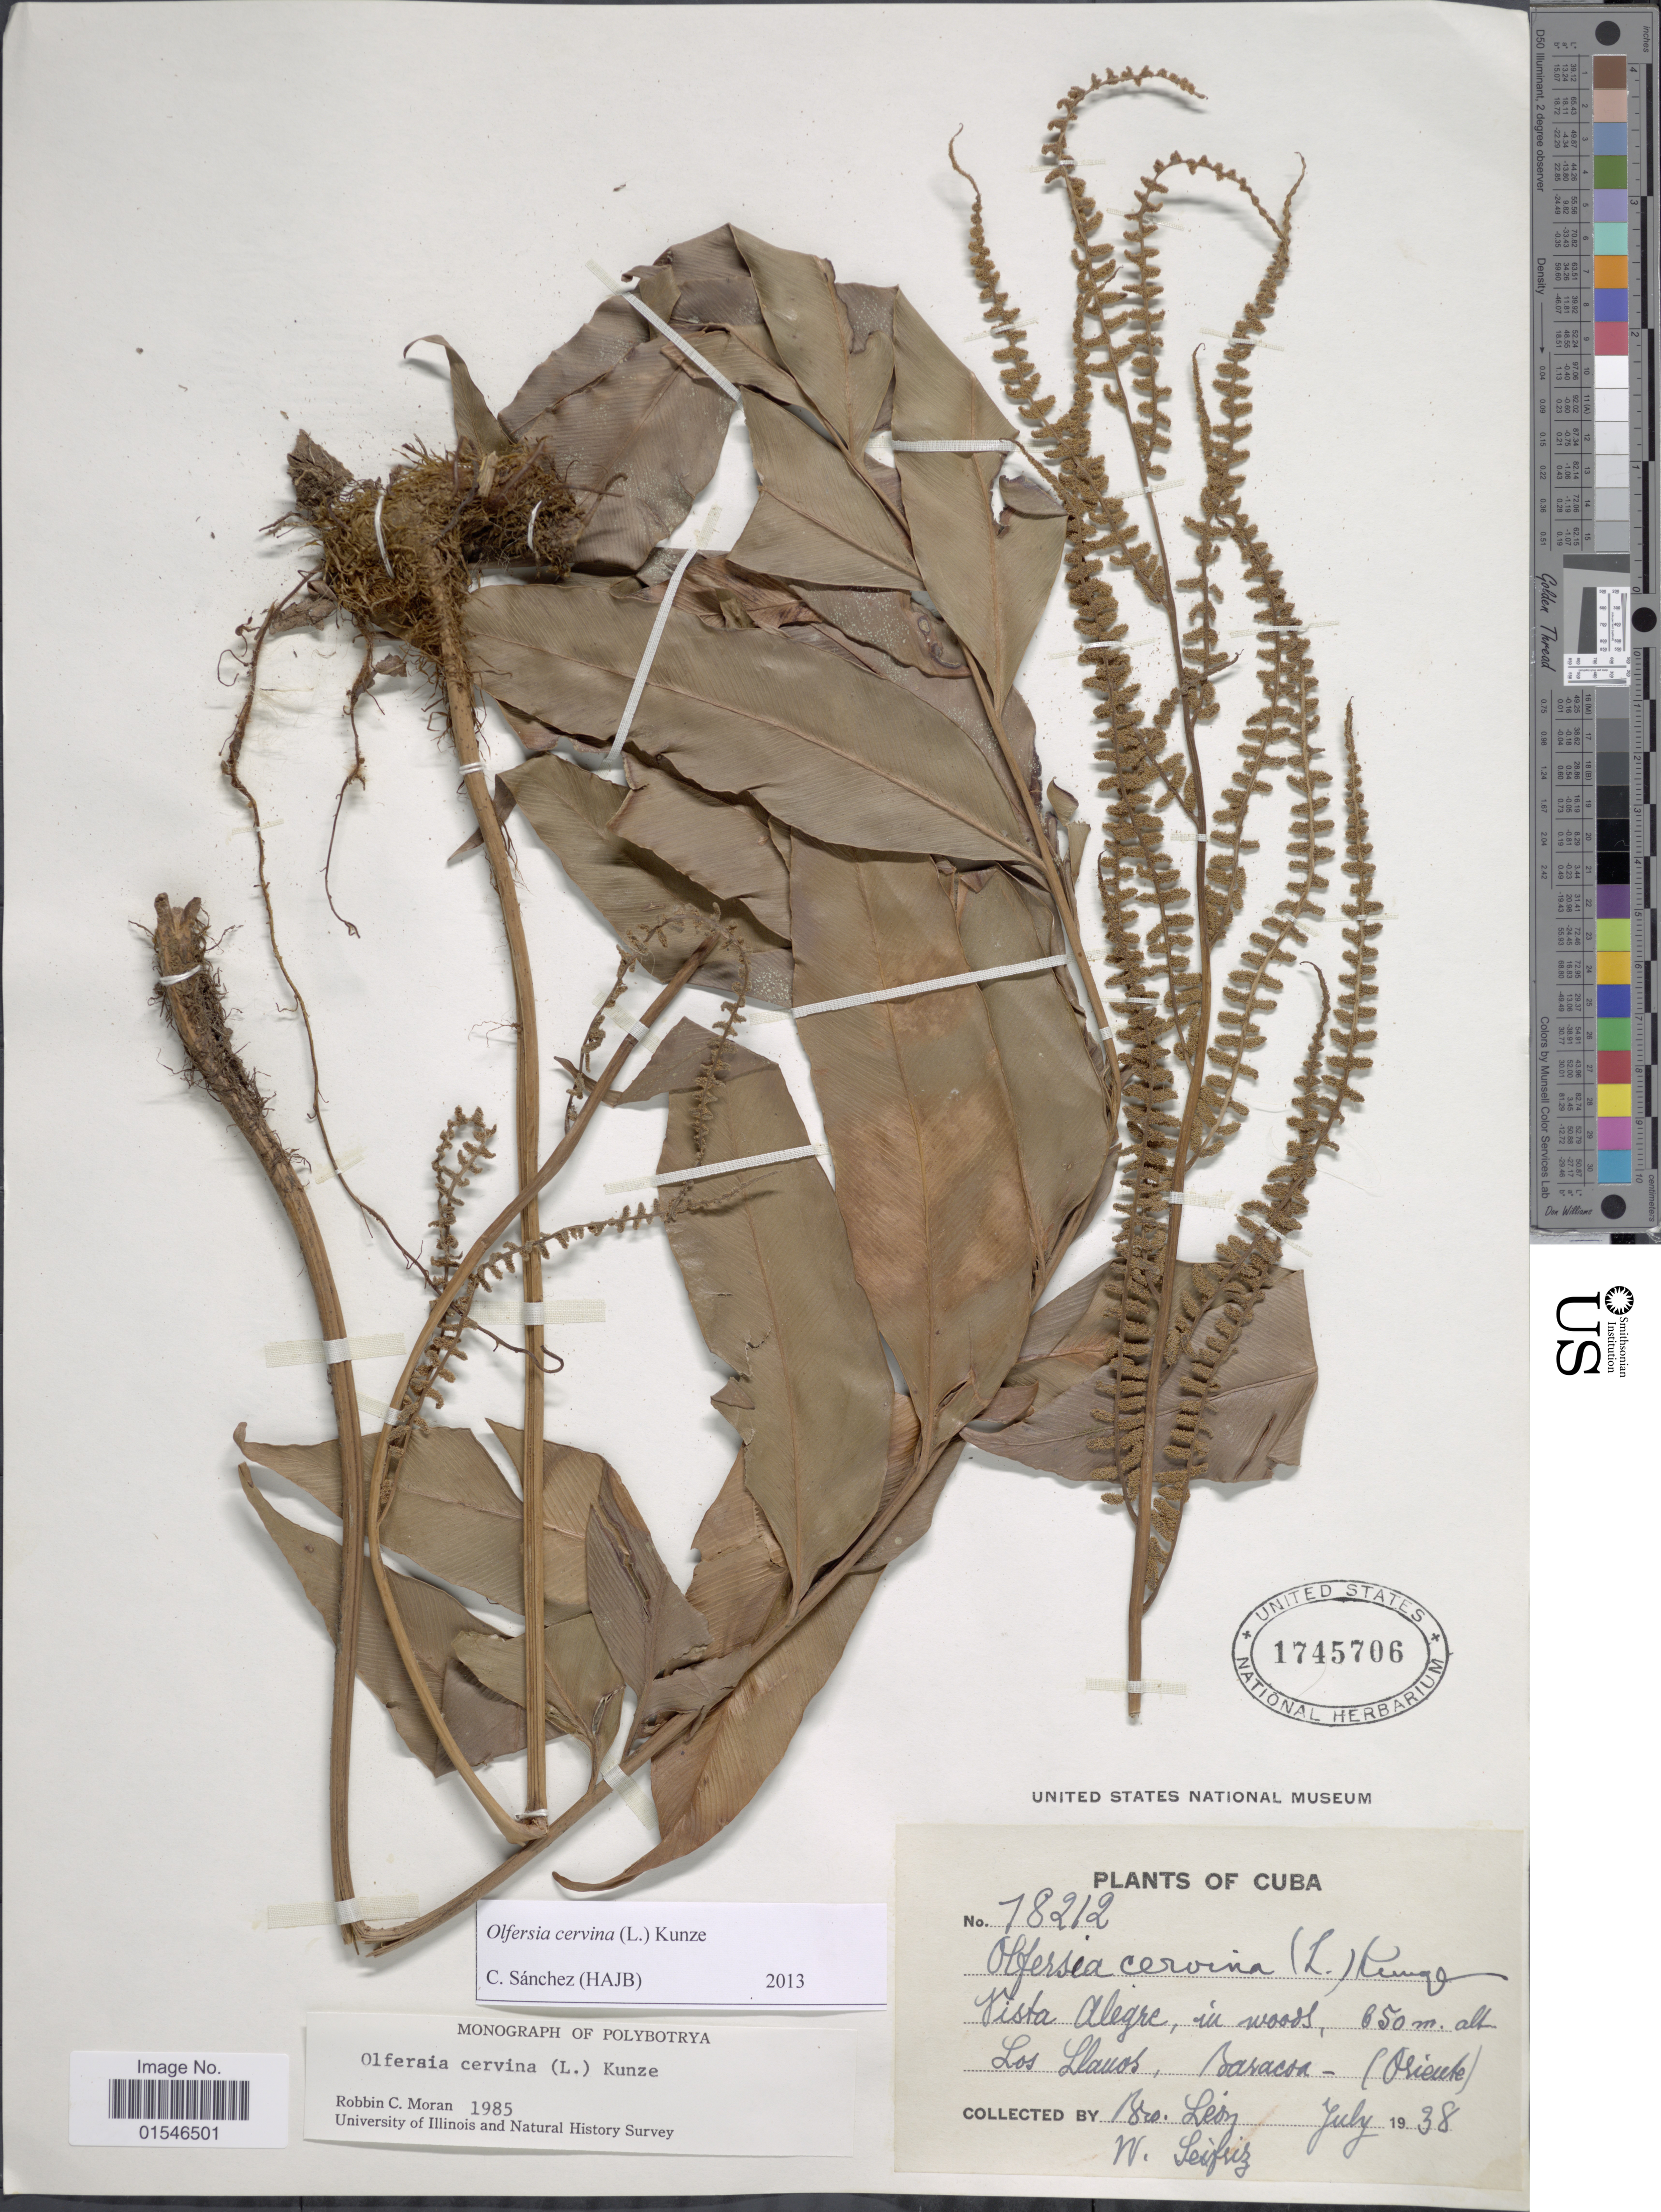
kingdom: Plantae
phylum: Tracheophyta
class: Polypodiopsida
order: Polypodiales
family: Dryopteridaceae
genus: Olfersia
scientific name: Olfersia cervina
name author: (L.) Kunze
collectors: Bro. León & W. Seifriz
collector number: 78212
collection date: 1938-07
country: Cuba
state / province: Oriente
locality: Vista Alegre, in woods. Los Llanos, Baracoa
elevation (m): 650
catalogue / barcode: US 1745706